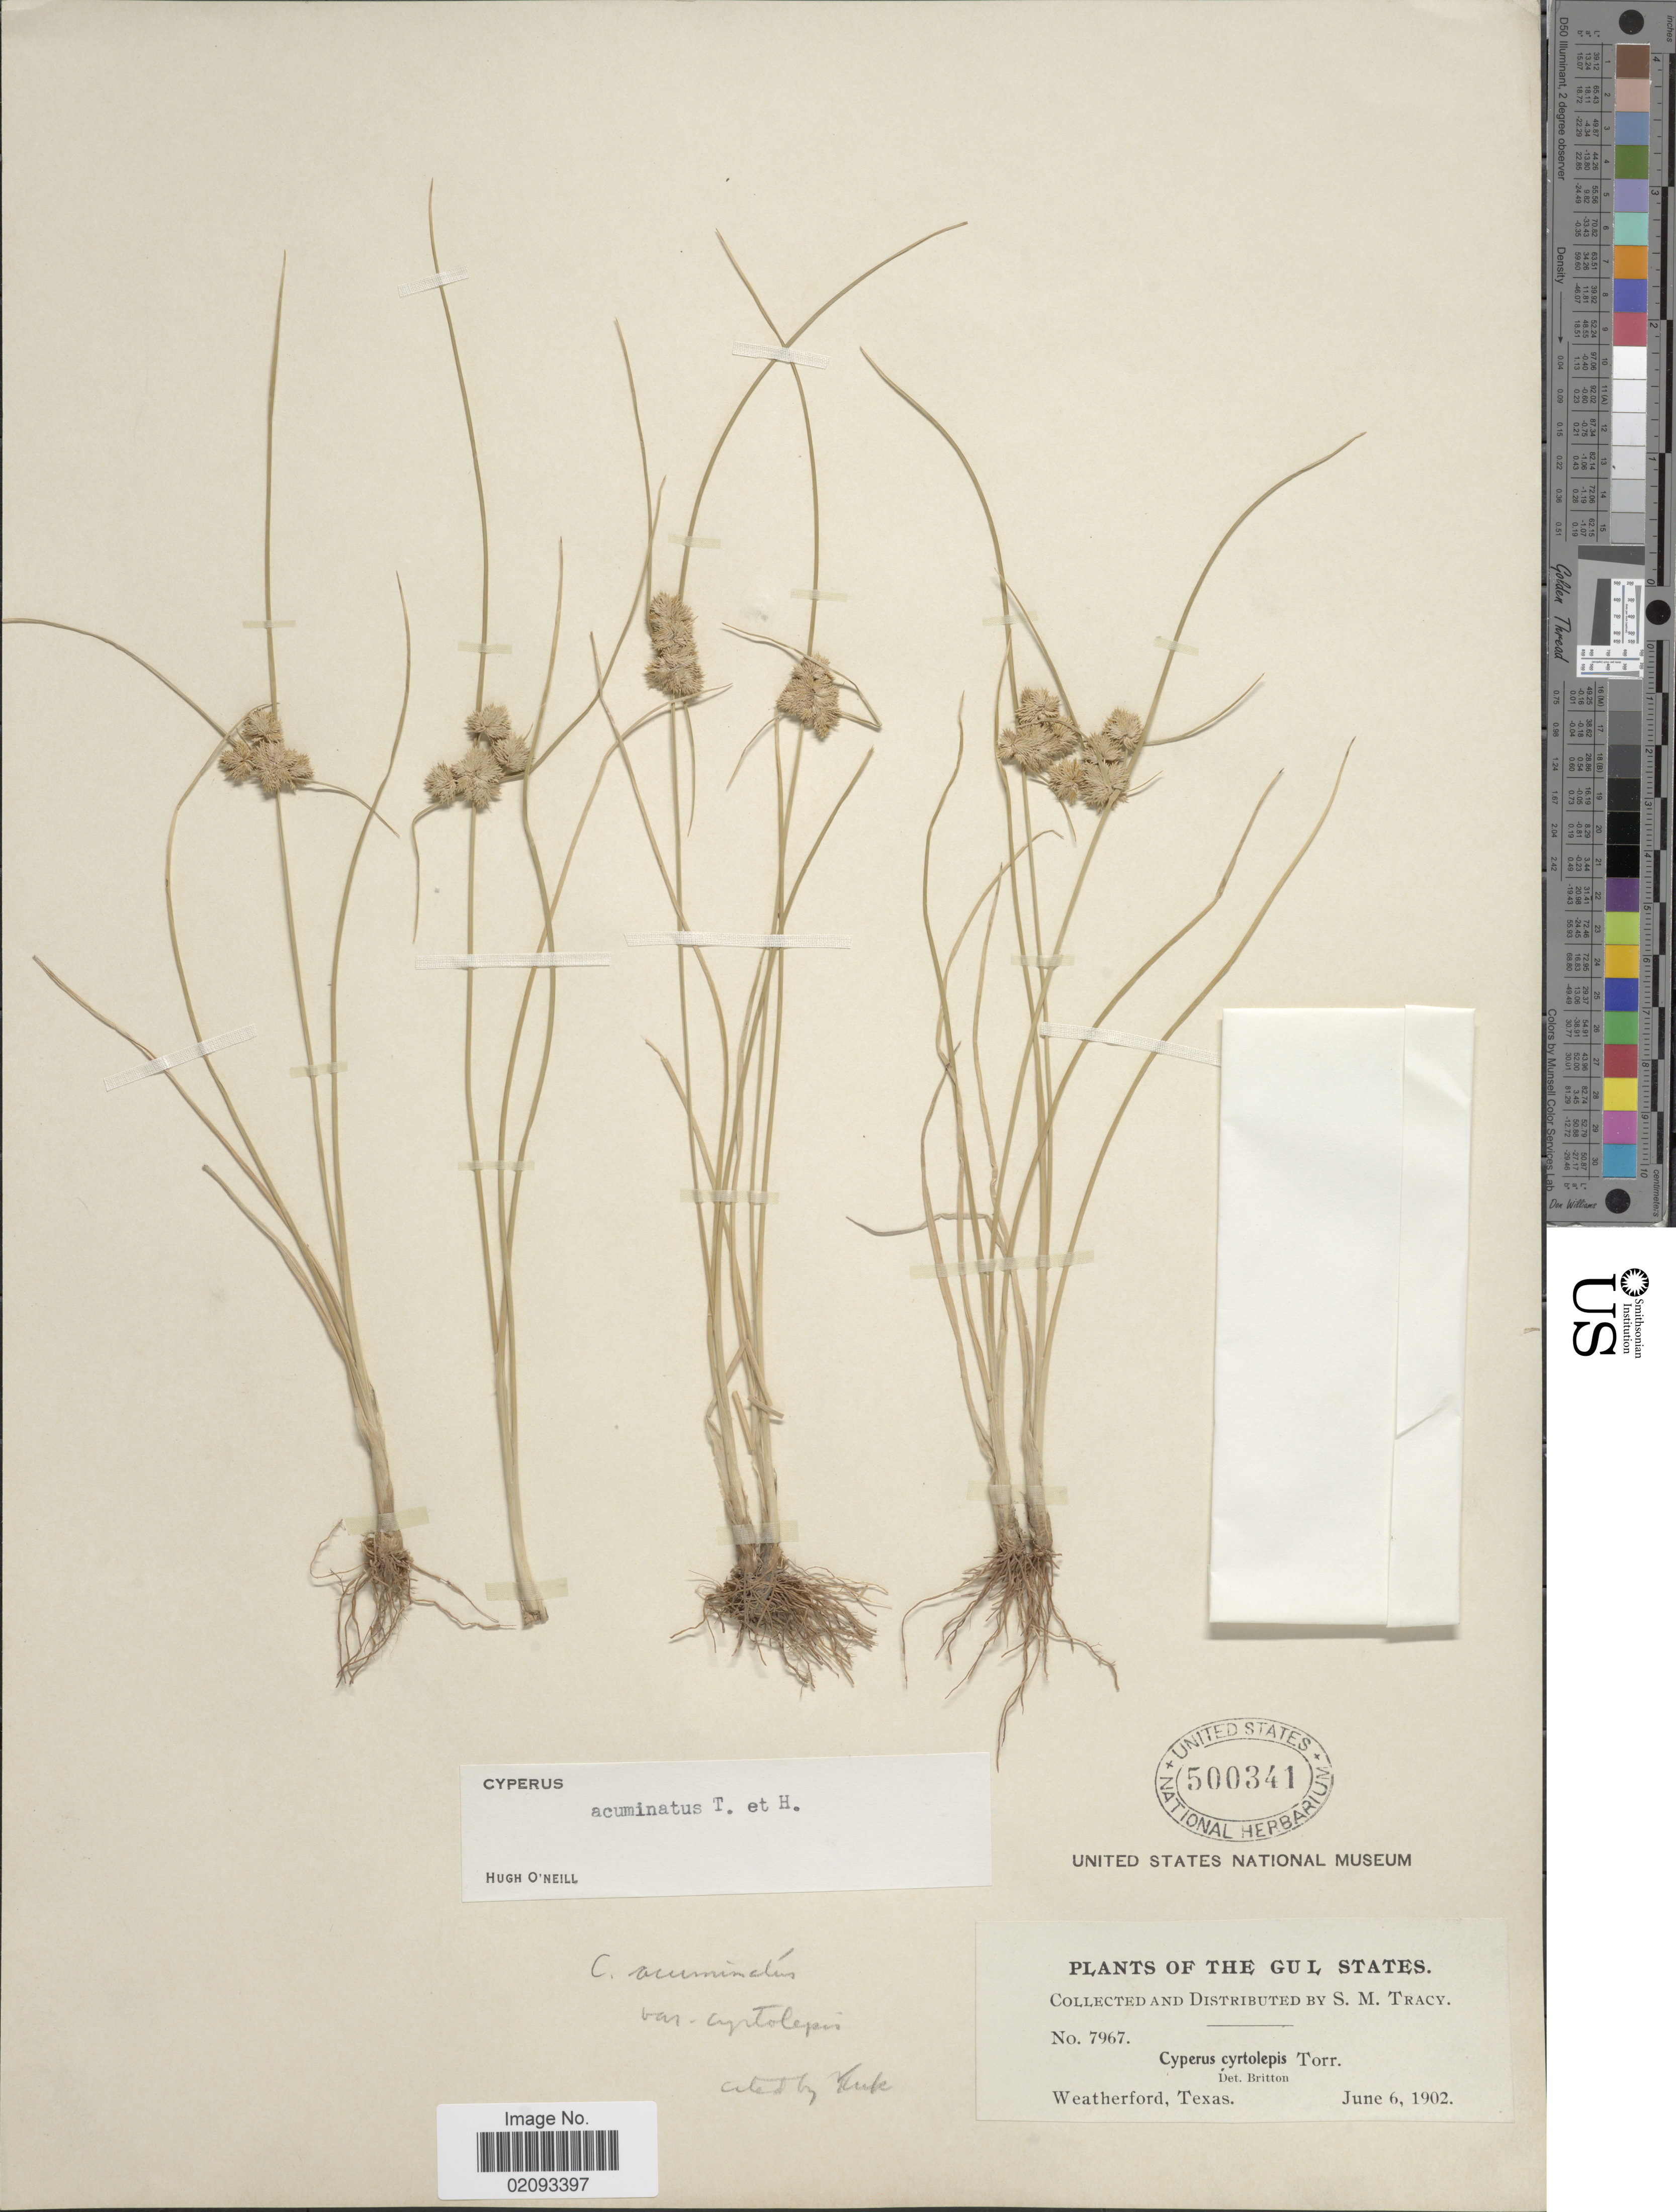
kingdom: Plantae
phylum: Tracheophyta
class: Liliopsida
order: Poales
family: Cyperaceae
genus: Cyperus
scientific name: Cyperus acuminatus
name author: Torr. & Hook.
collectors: S. M. Tracy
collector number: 7967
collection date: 1902-06-06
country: United States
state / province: Texas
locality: The Gulf States, Weatherford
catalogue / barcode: US 500341